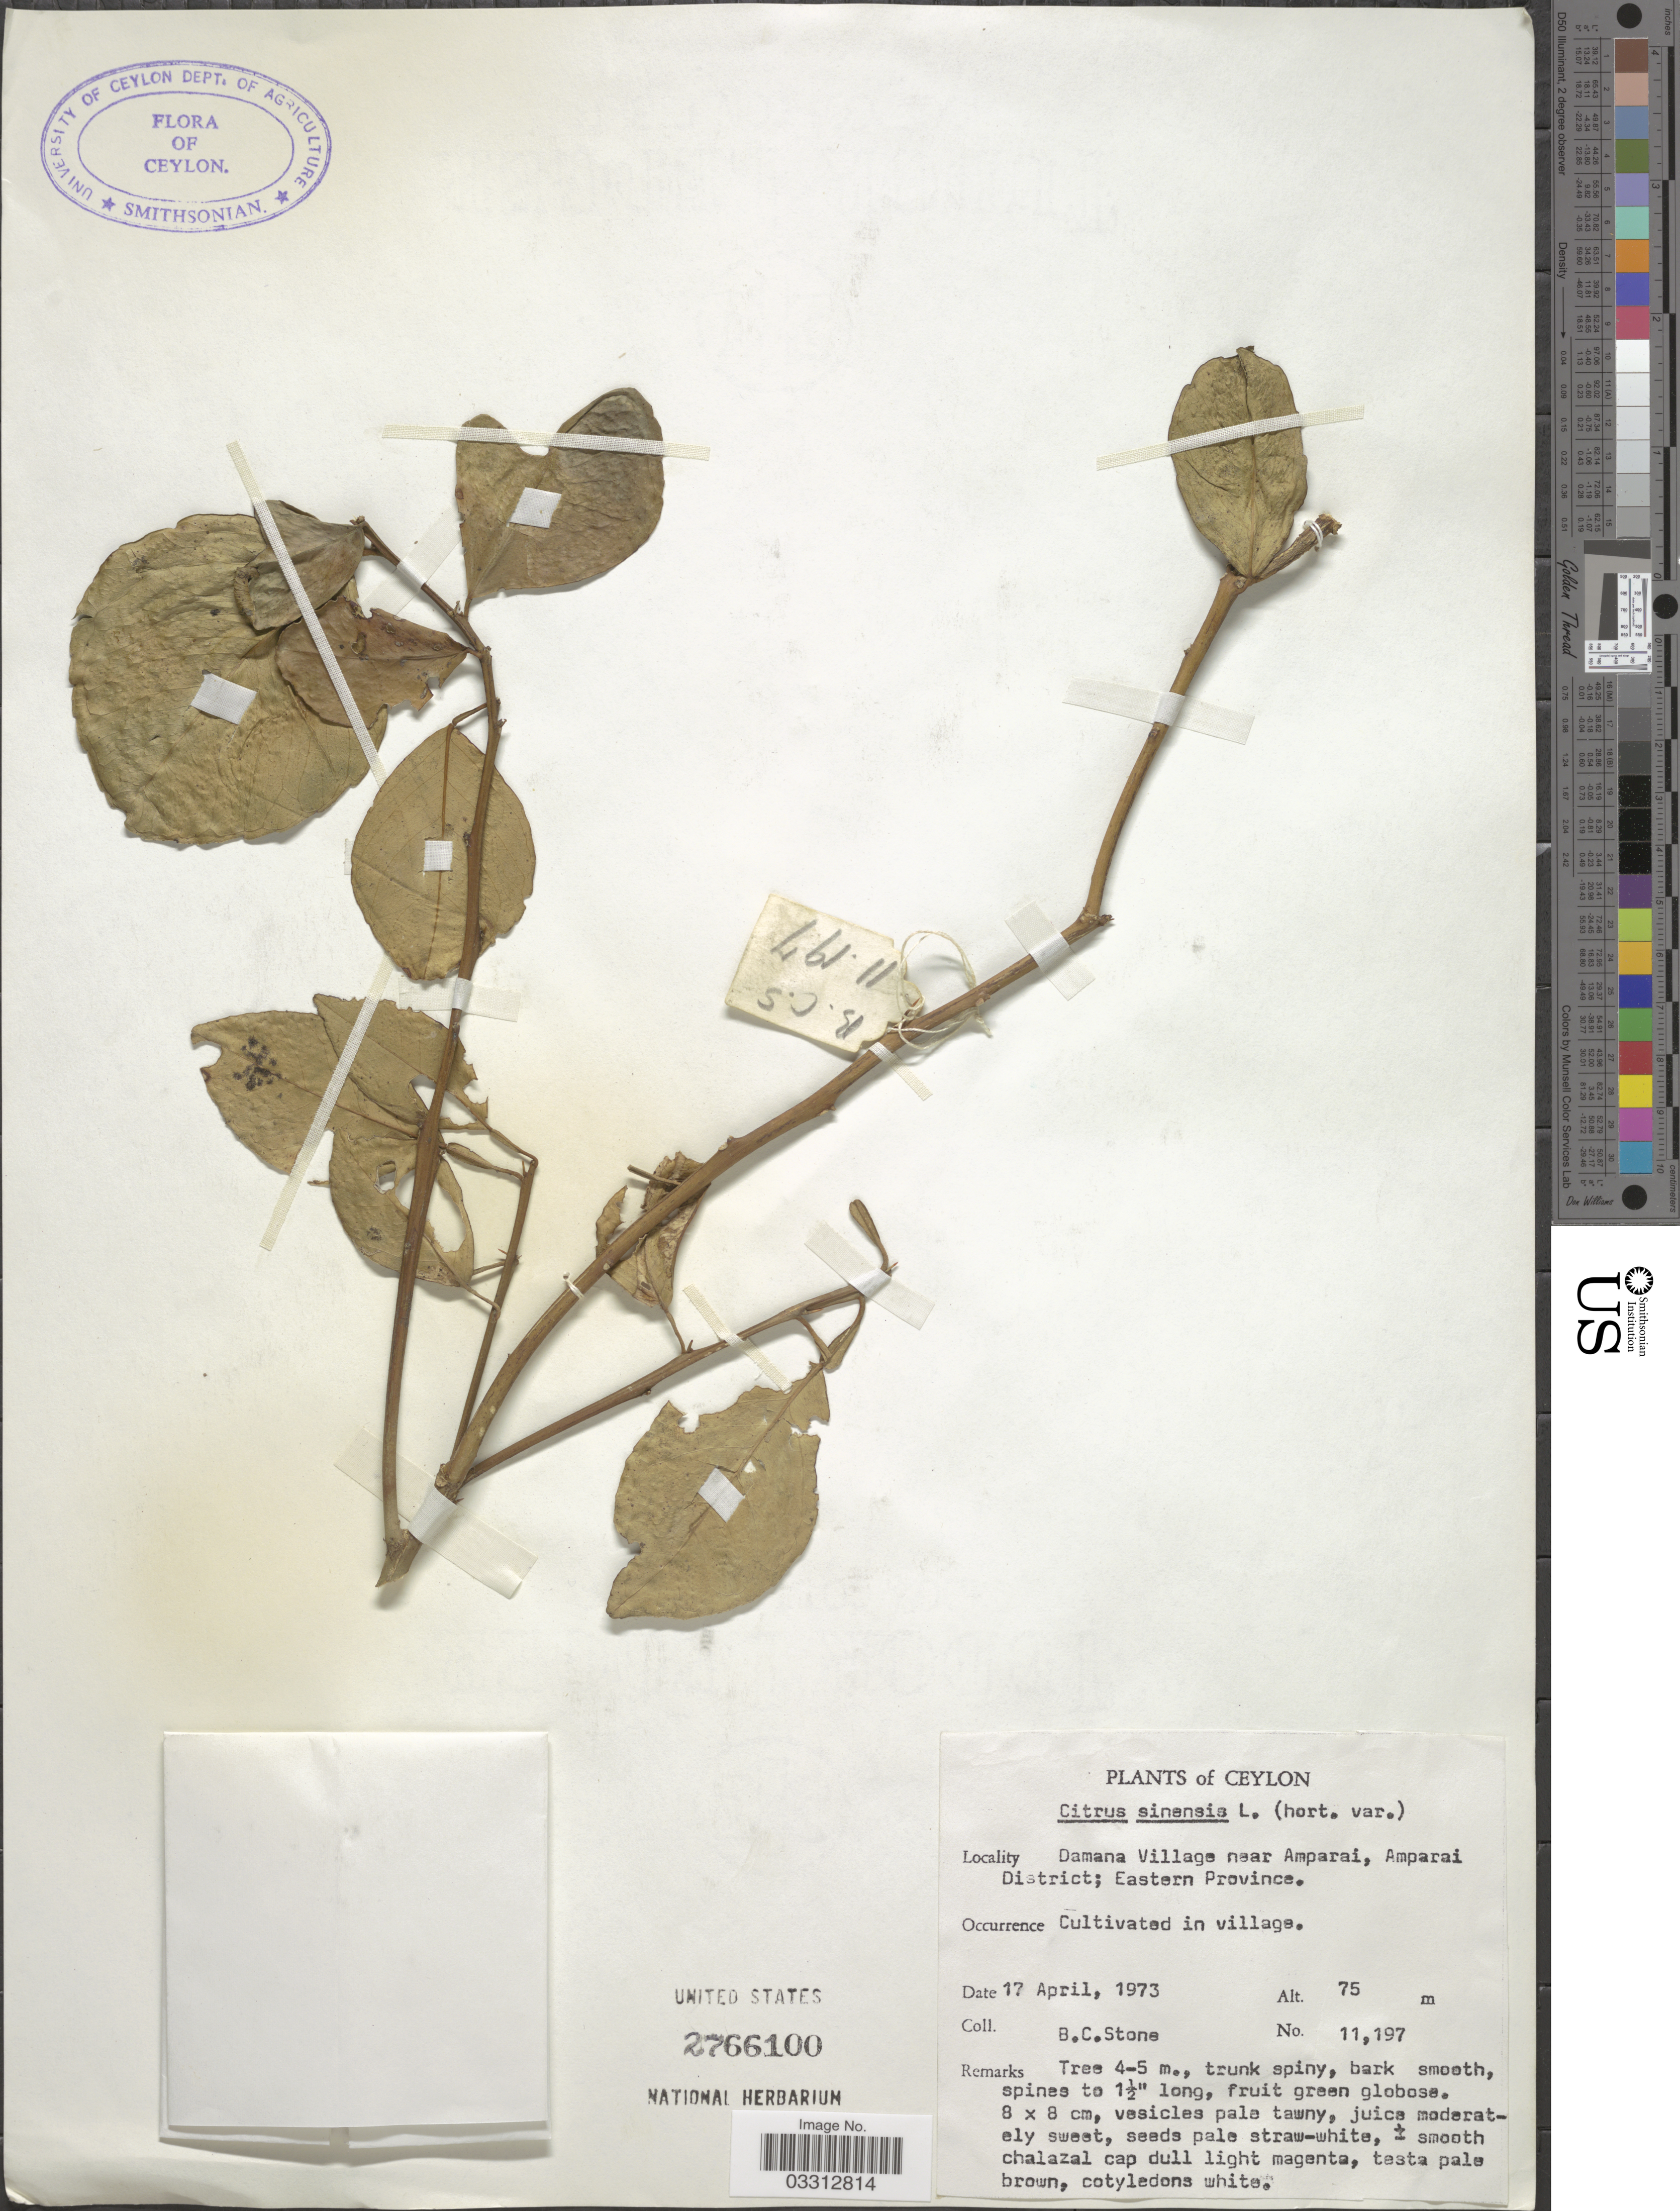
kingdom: Plantae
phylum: Tracheophyta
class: Magnoliopsida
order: Sapindales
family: Rutaceae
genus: Citrus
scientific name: Citrus x sinensis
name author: (L.) Osbeck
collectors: B. C. Stone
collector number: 11197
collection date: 1973-04-17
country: Sri Lanka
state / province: Eastern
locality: Ceylon, Damana Village near Amparai, Amparai District. Cultivated in village.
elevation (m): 75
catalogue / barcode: US 2766100